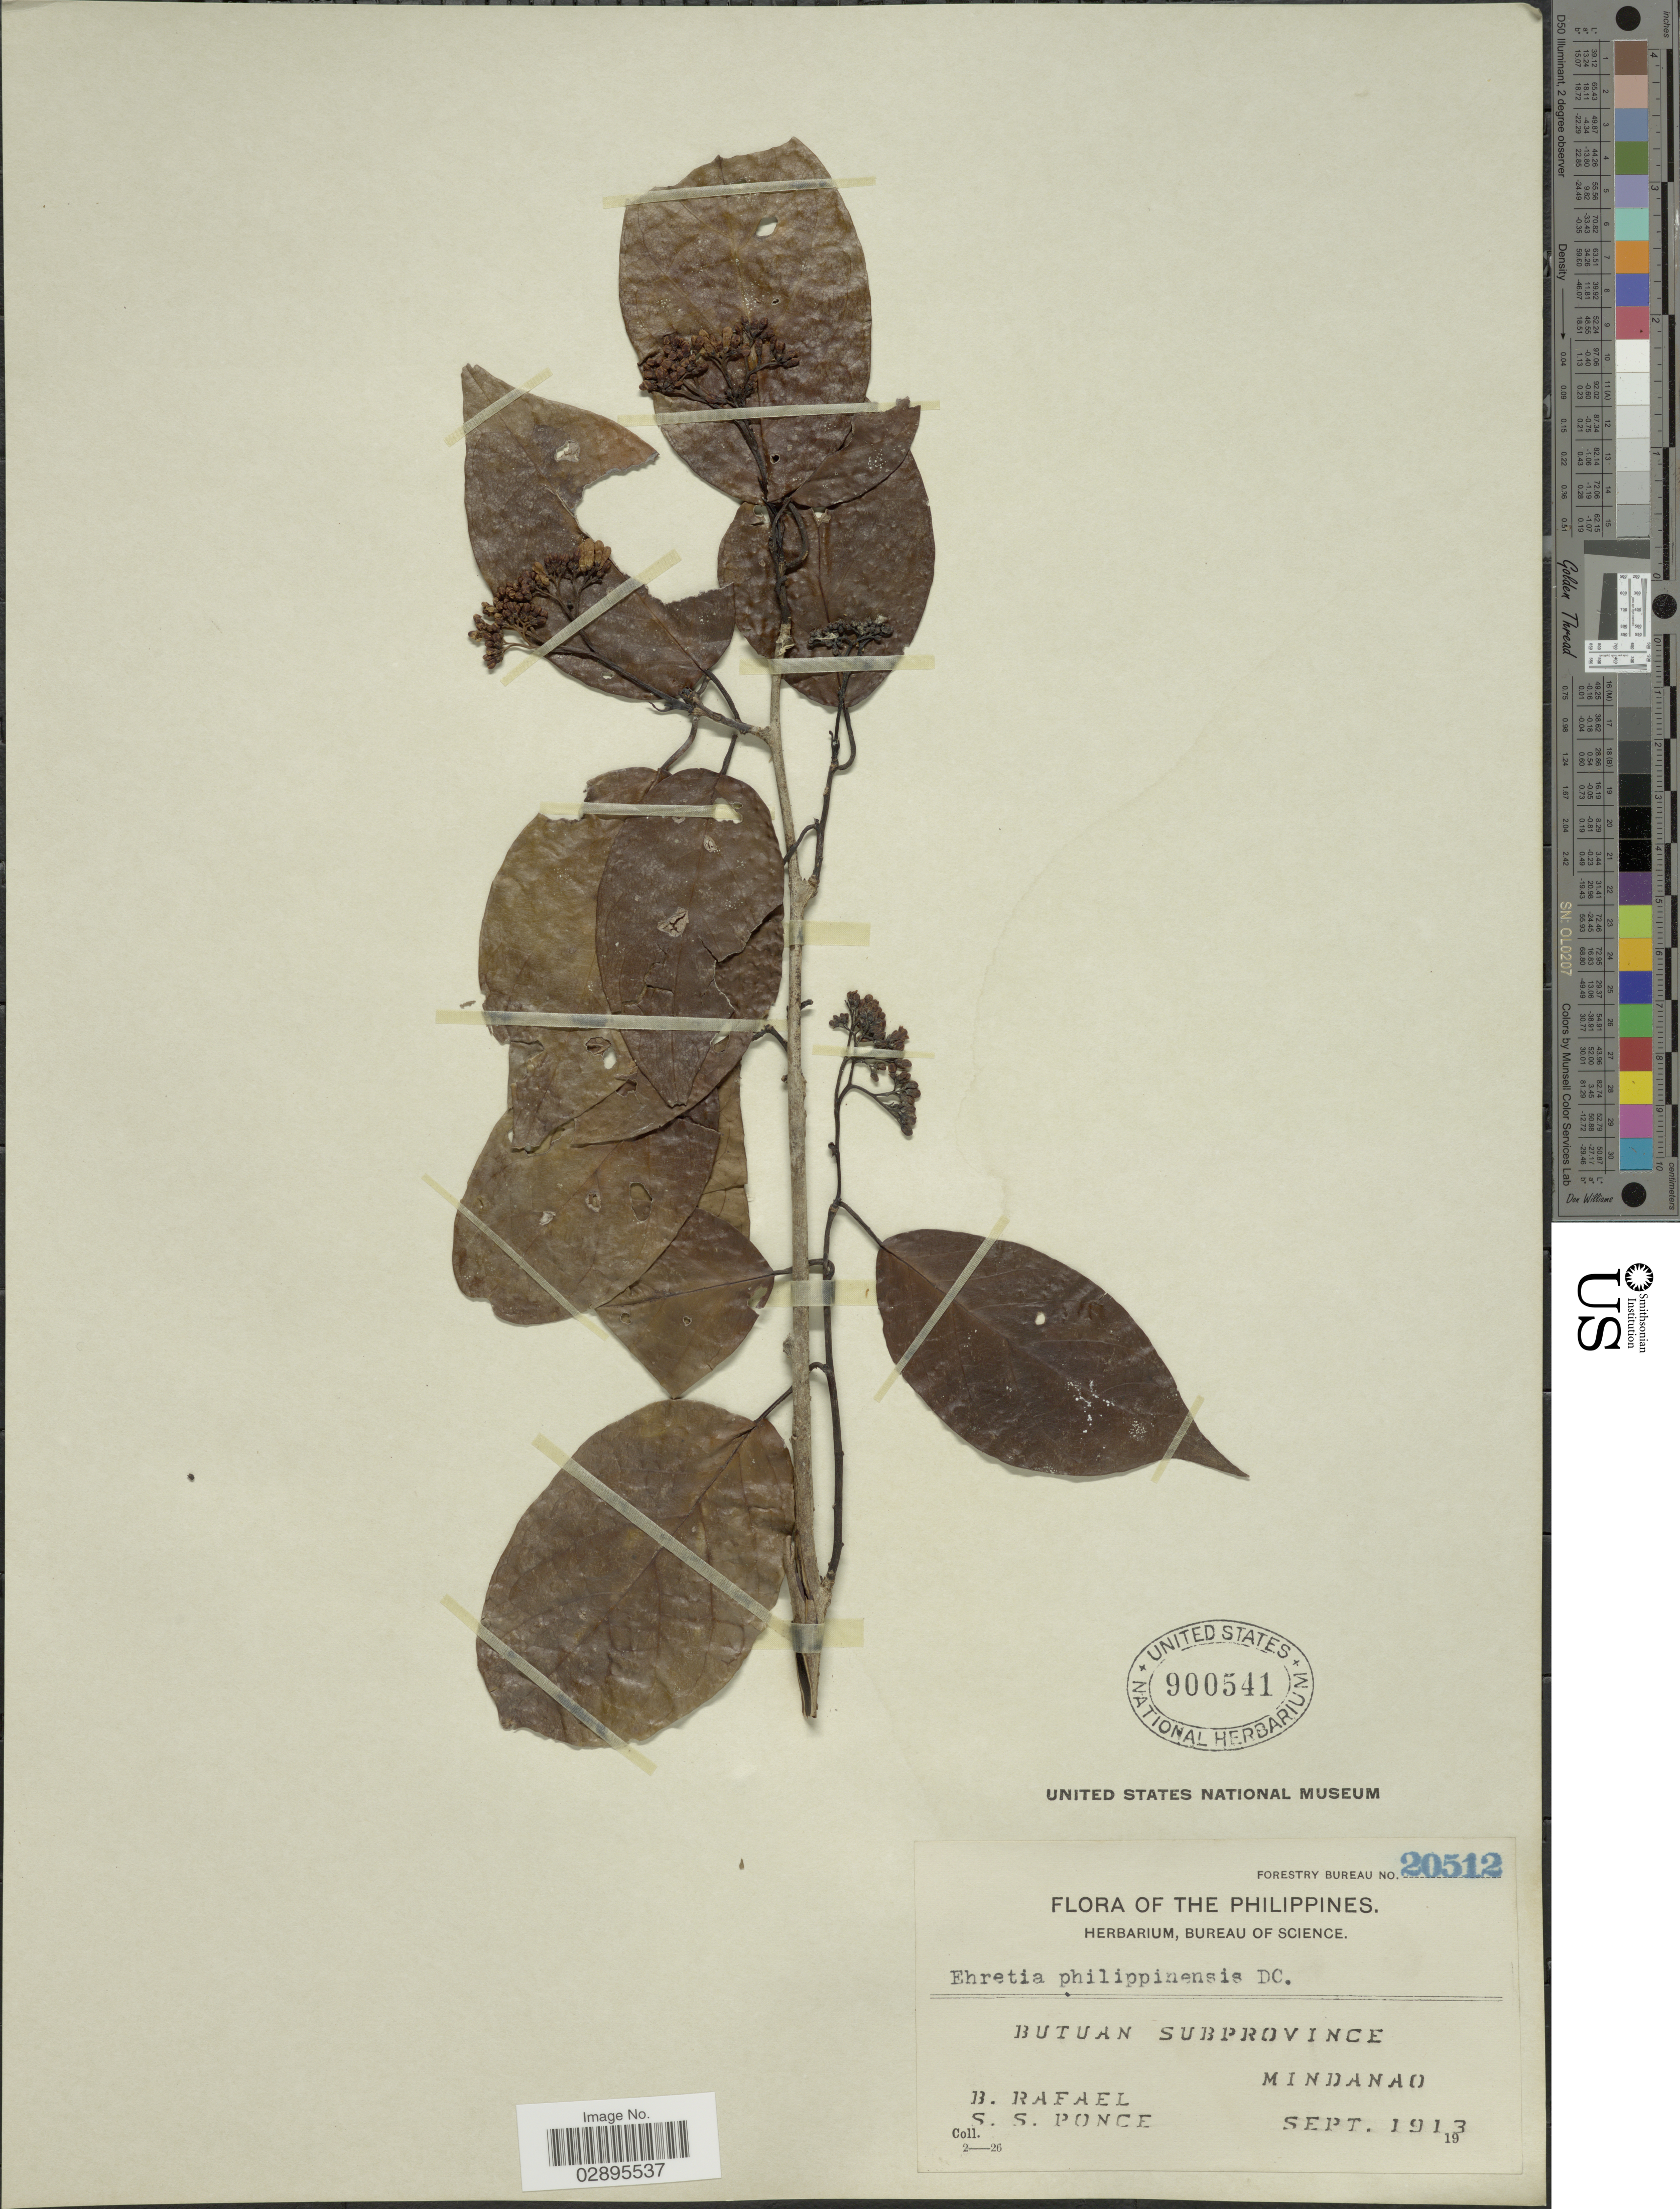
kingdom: Plantae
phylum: Tracheophyta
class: Magnoliopsida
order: Boraginales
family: Ehretiaceae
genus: Ehretia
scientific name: Ehretia philippinensis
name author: A. DC.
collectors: B. Rafael & S. Ponce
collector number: Forestry Bureau 20512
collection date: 1913-09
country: Philippines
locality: Butuan Subprovince. Mindanao.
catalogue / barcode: US 900541